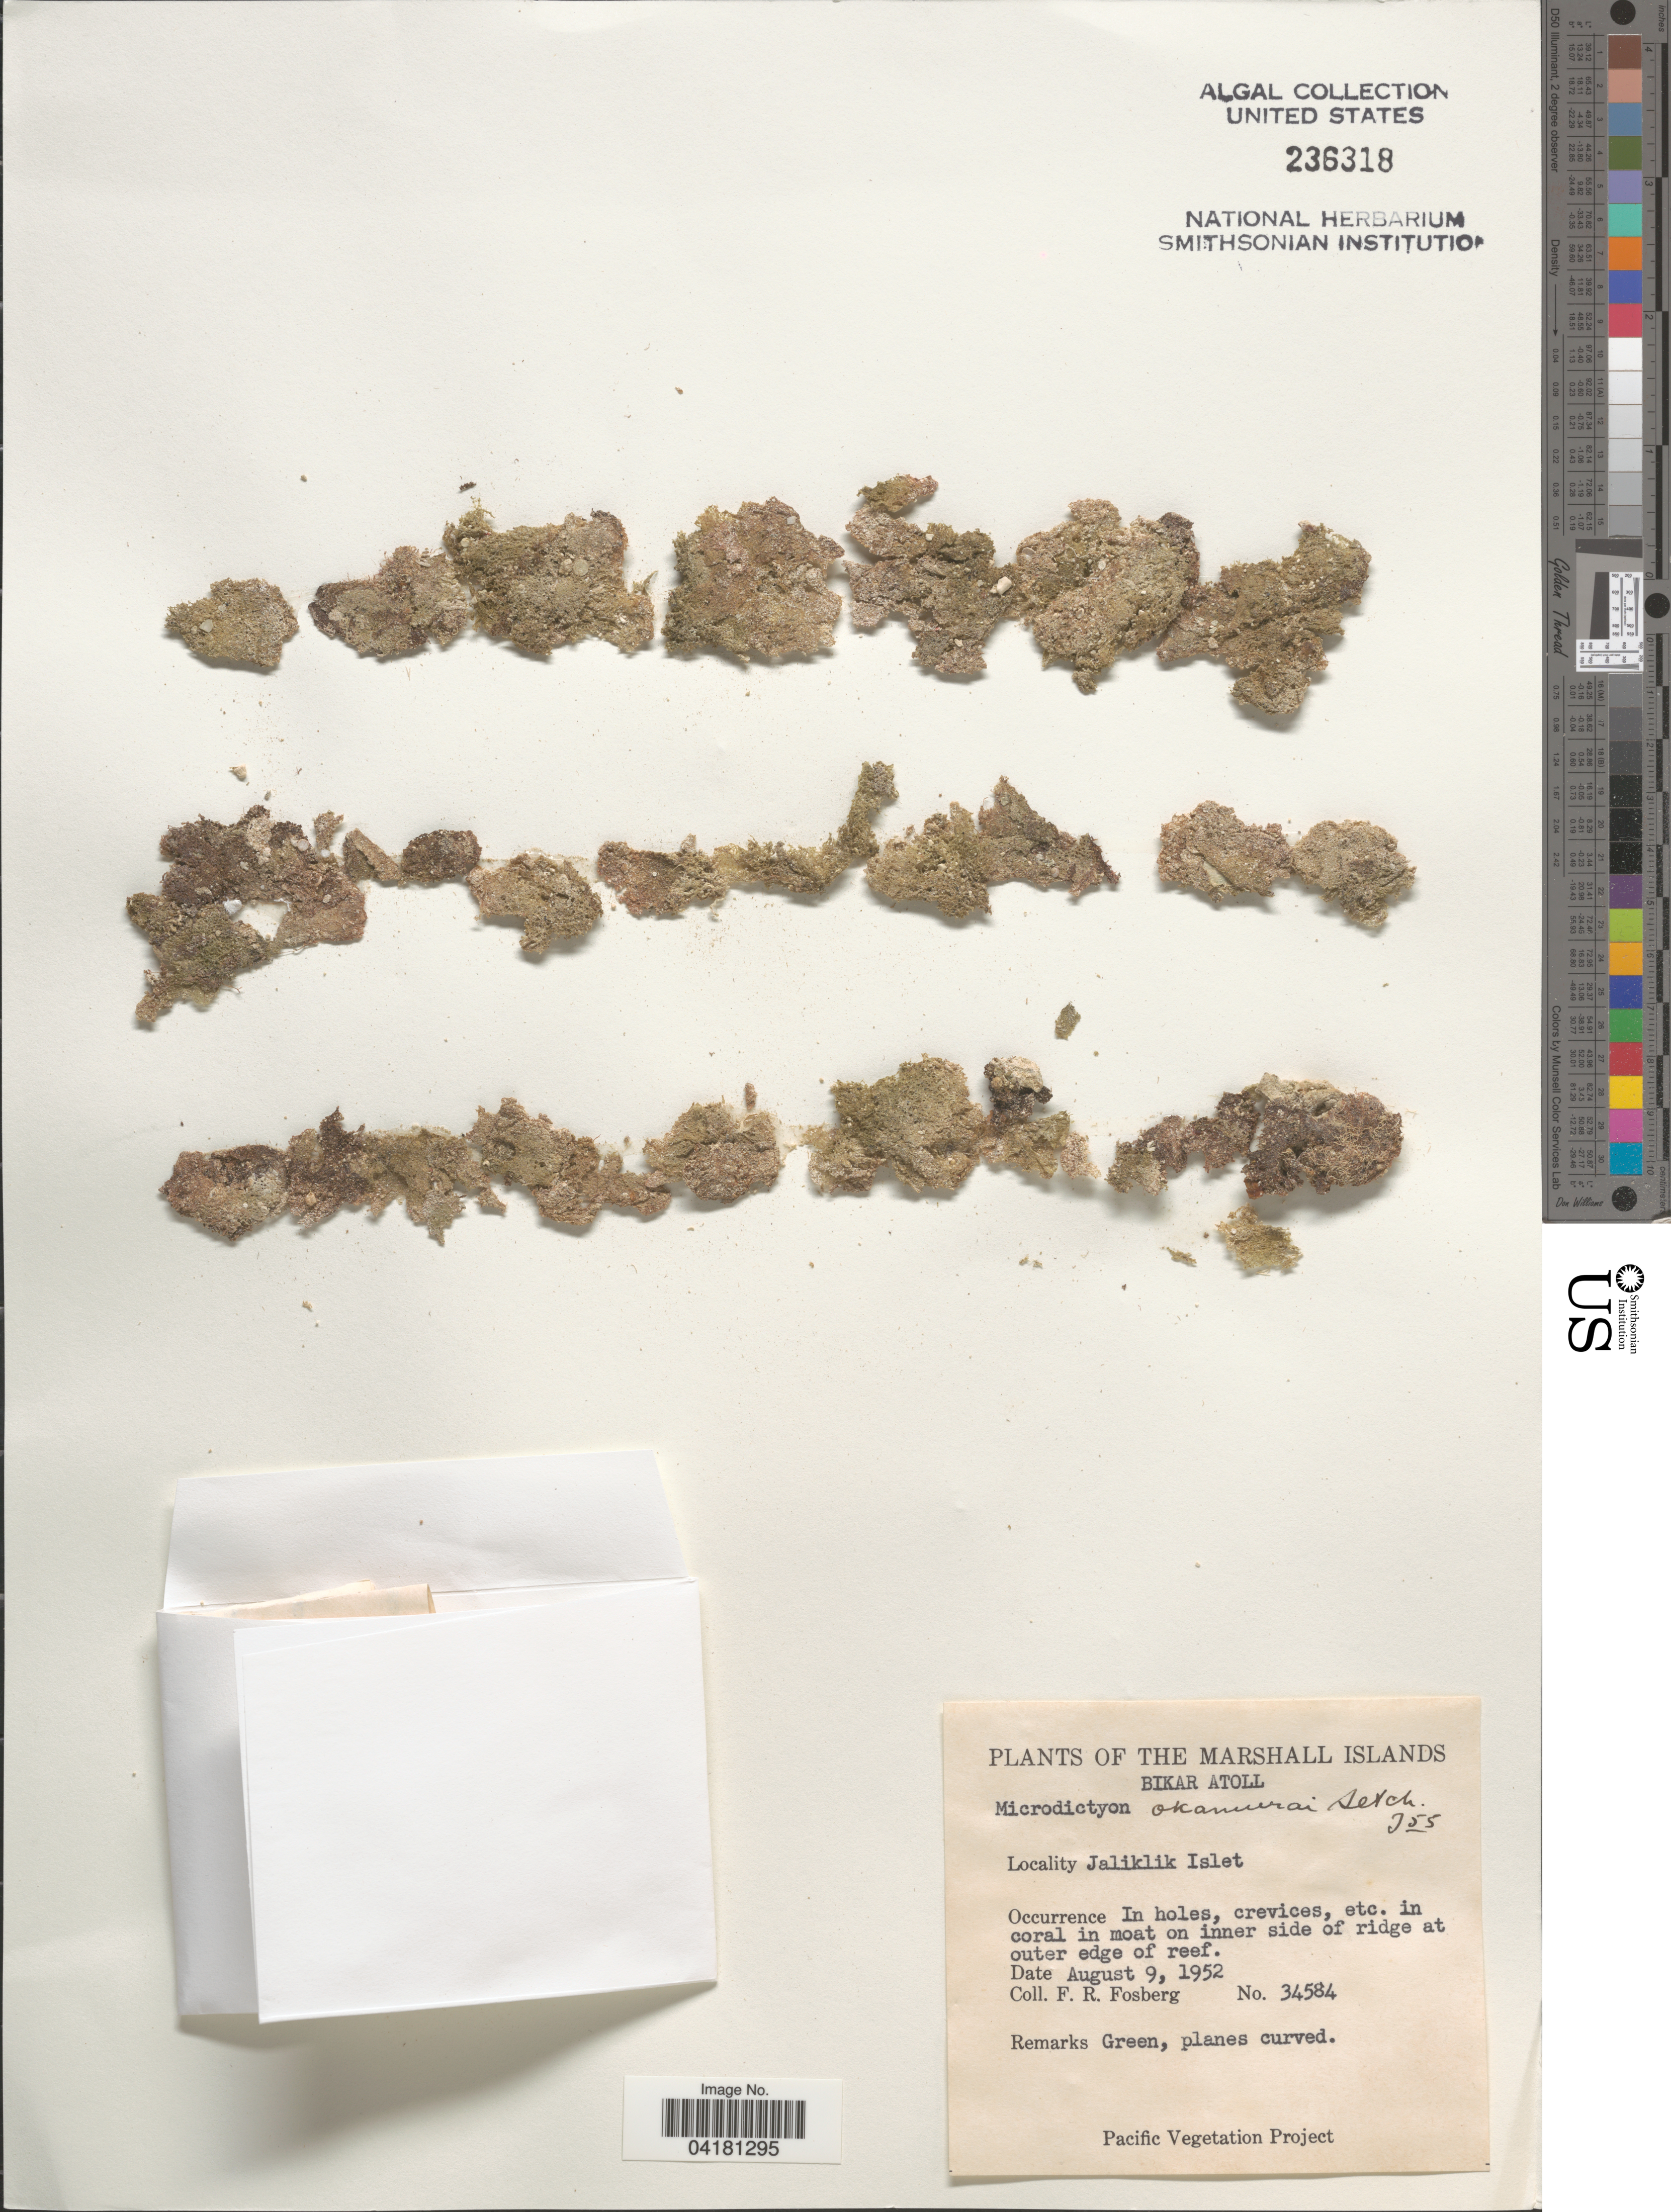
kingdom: Plantae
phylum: Chlorophyta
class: Ulvophyceae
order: Cladophorales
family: Anadyomenaceae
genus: Microdictyon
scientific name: Microdictyon okamurae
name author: Setch.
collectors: F. R. Fosberg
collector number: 34584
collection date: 1952-08-09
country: Marshall Islands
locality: Bikar Atoll. Jaliklik Islet.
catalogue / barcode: US 236318